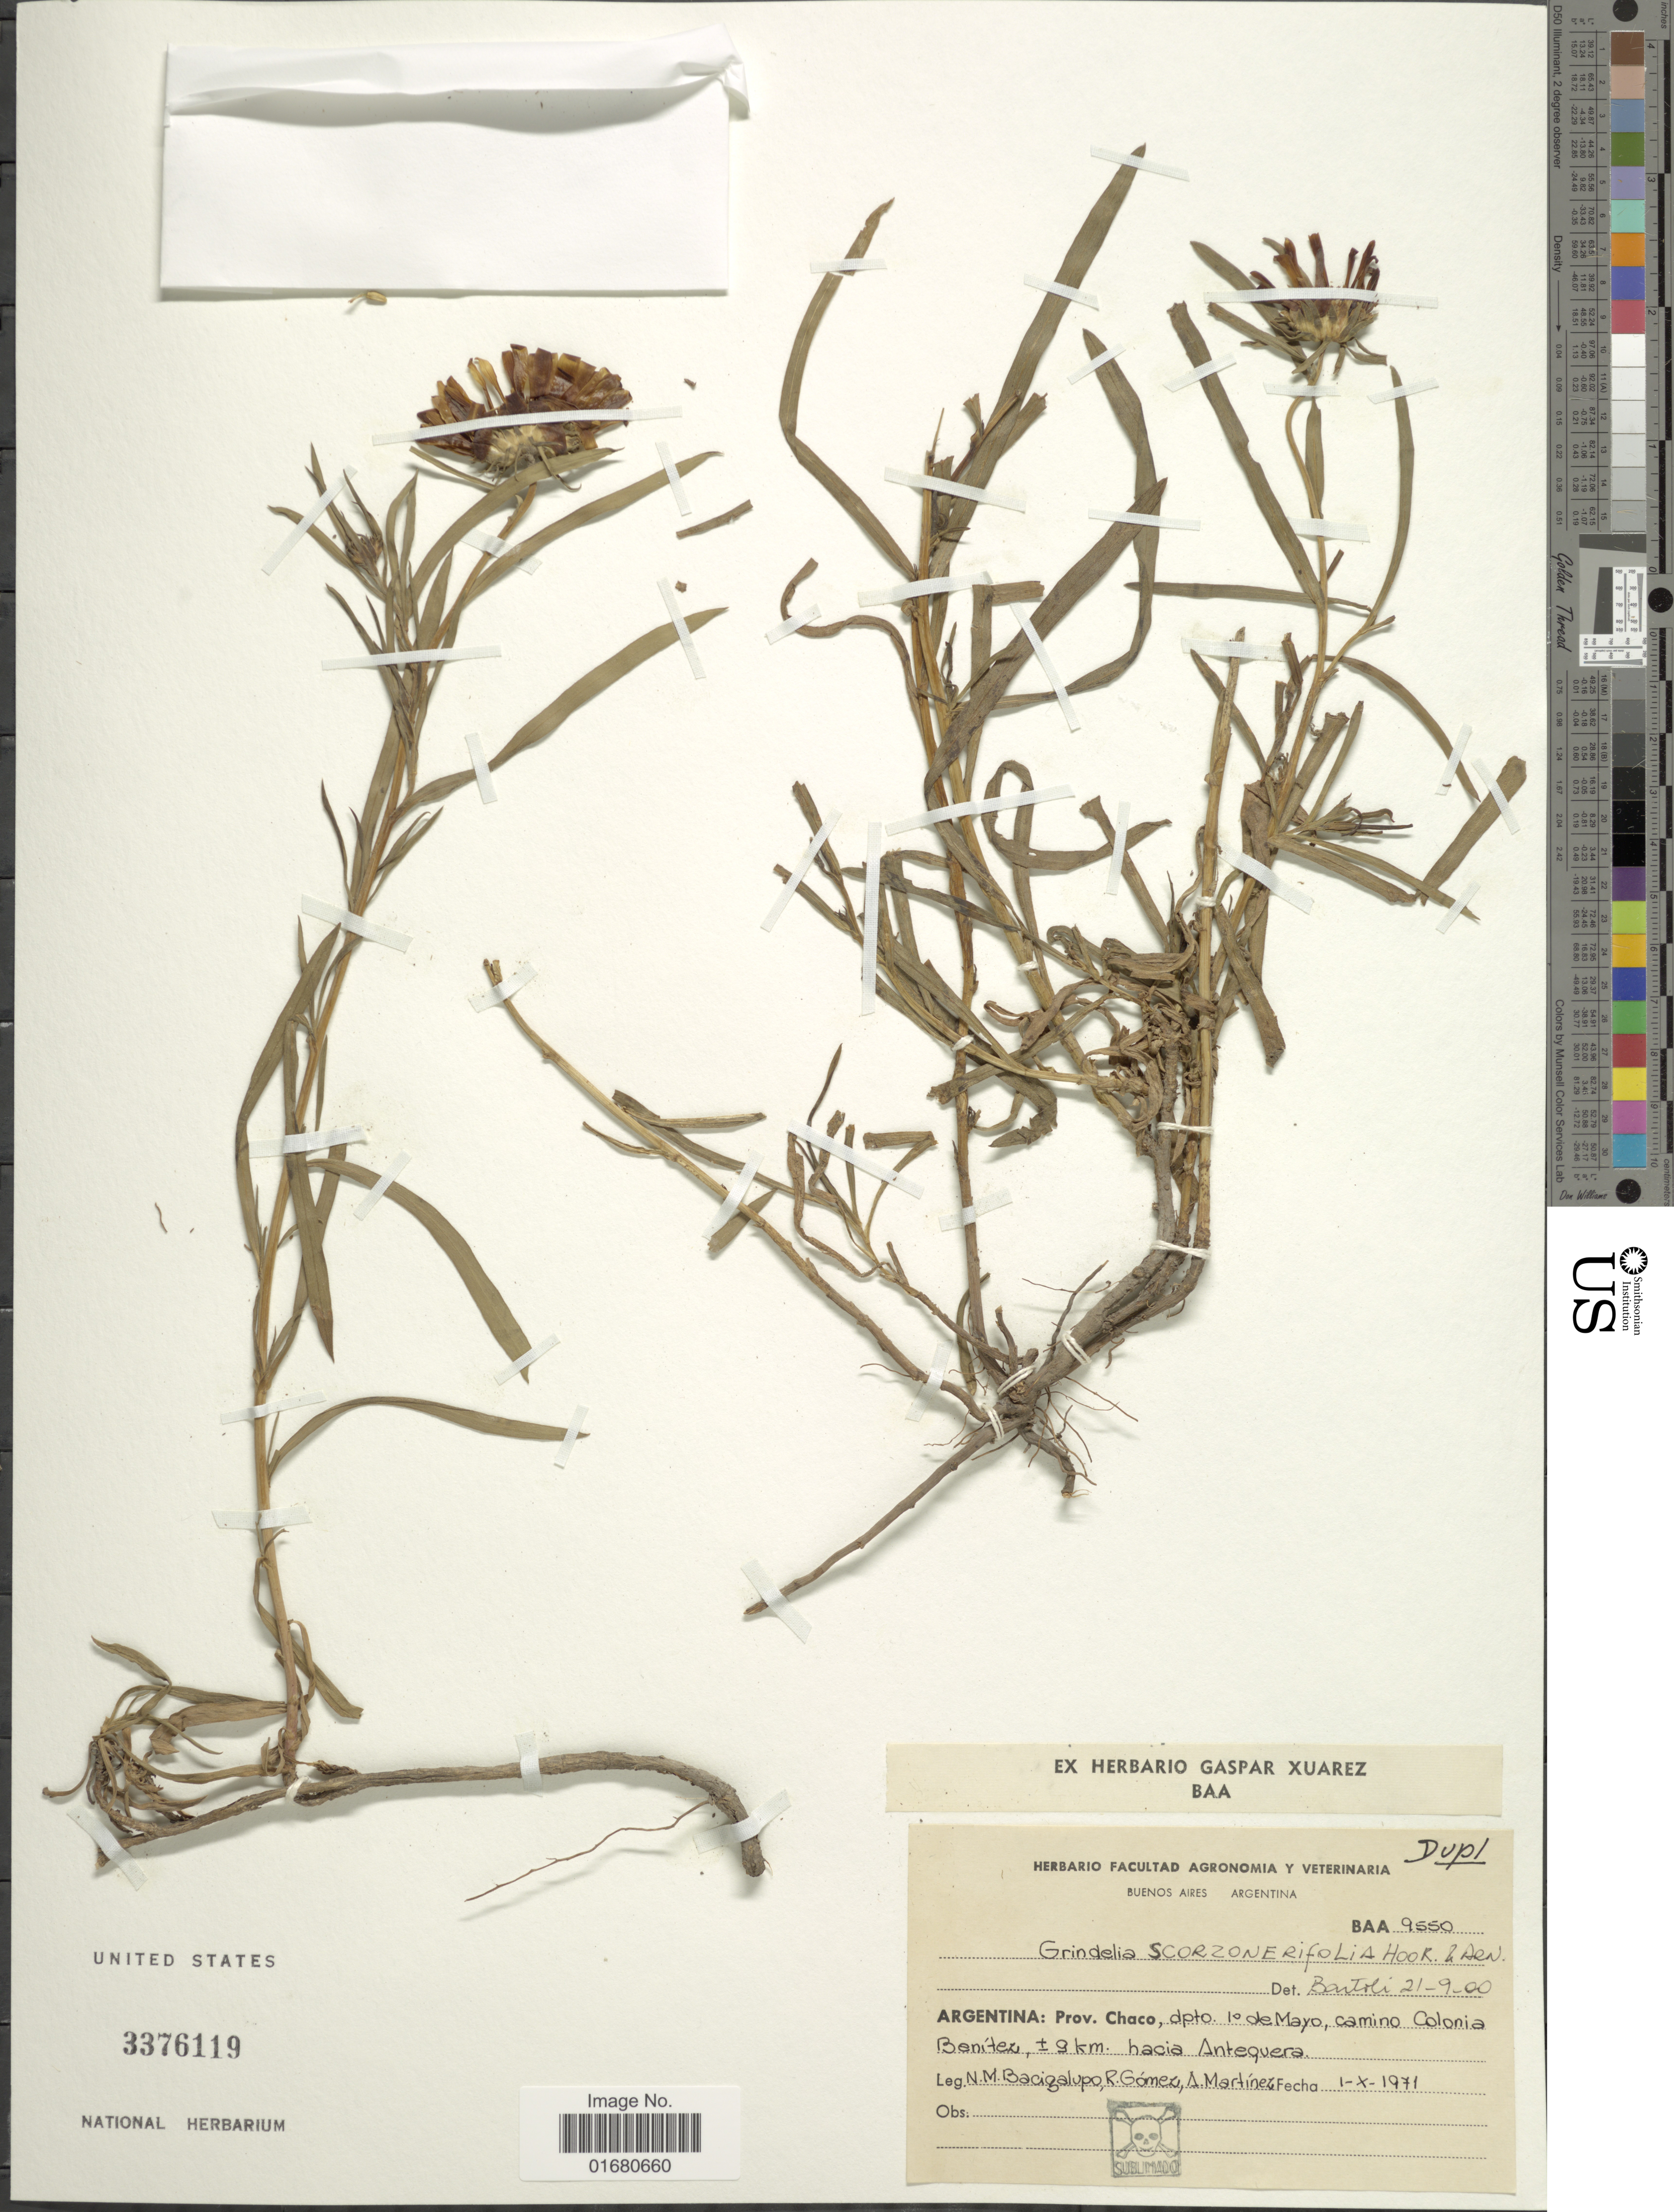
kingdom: Plantae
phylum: Tracheophyta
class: Magnoliopsida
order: Asterales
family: Asteraceae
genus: Grindelia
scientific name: Grindelia scorzonerifolia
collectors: N. M. Bacigalupo, R. Gómez & A. Martinez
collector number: BAA 9550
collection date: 1971-10-01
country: Argentina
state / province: Chaco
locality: Dpto. Io de Mayo, camino Colonia Benitez, ± 9 km hacia Antequera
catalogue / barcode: US 3376119